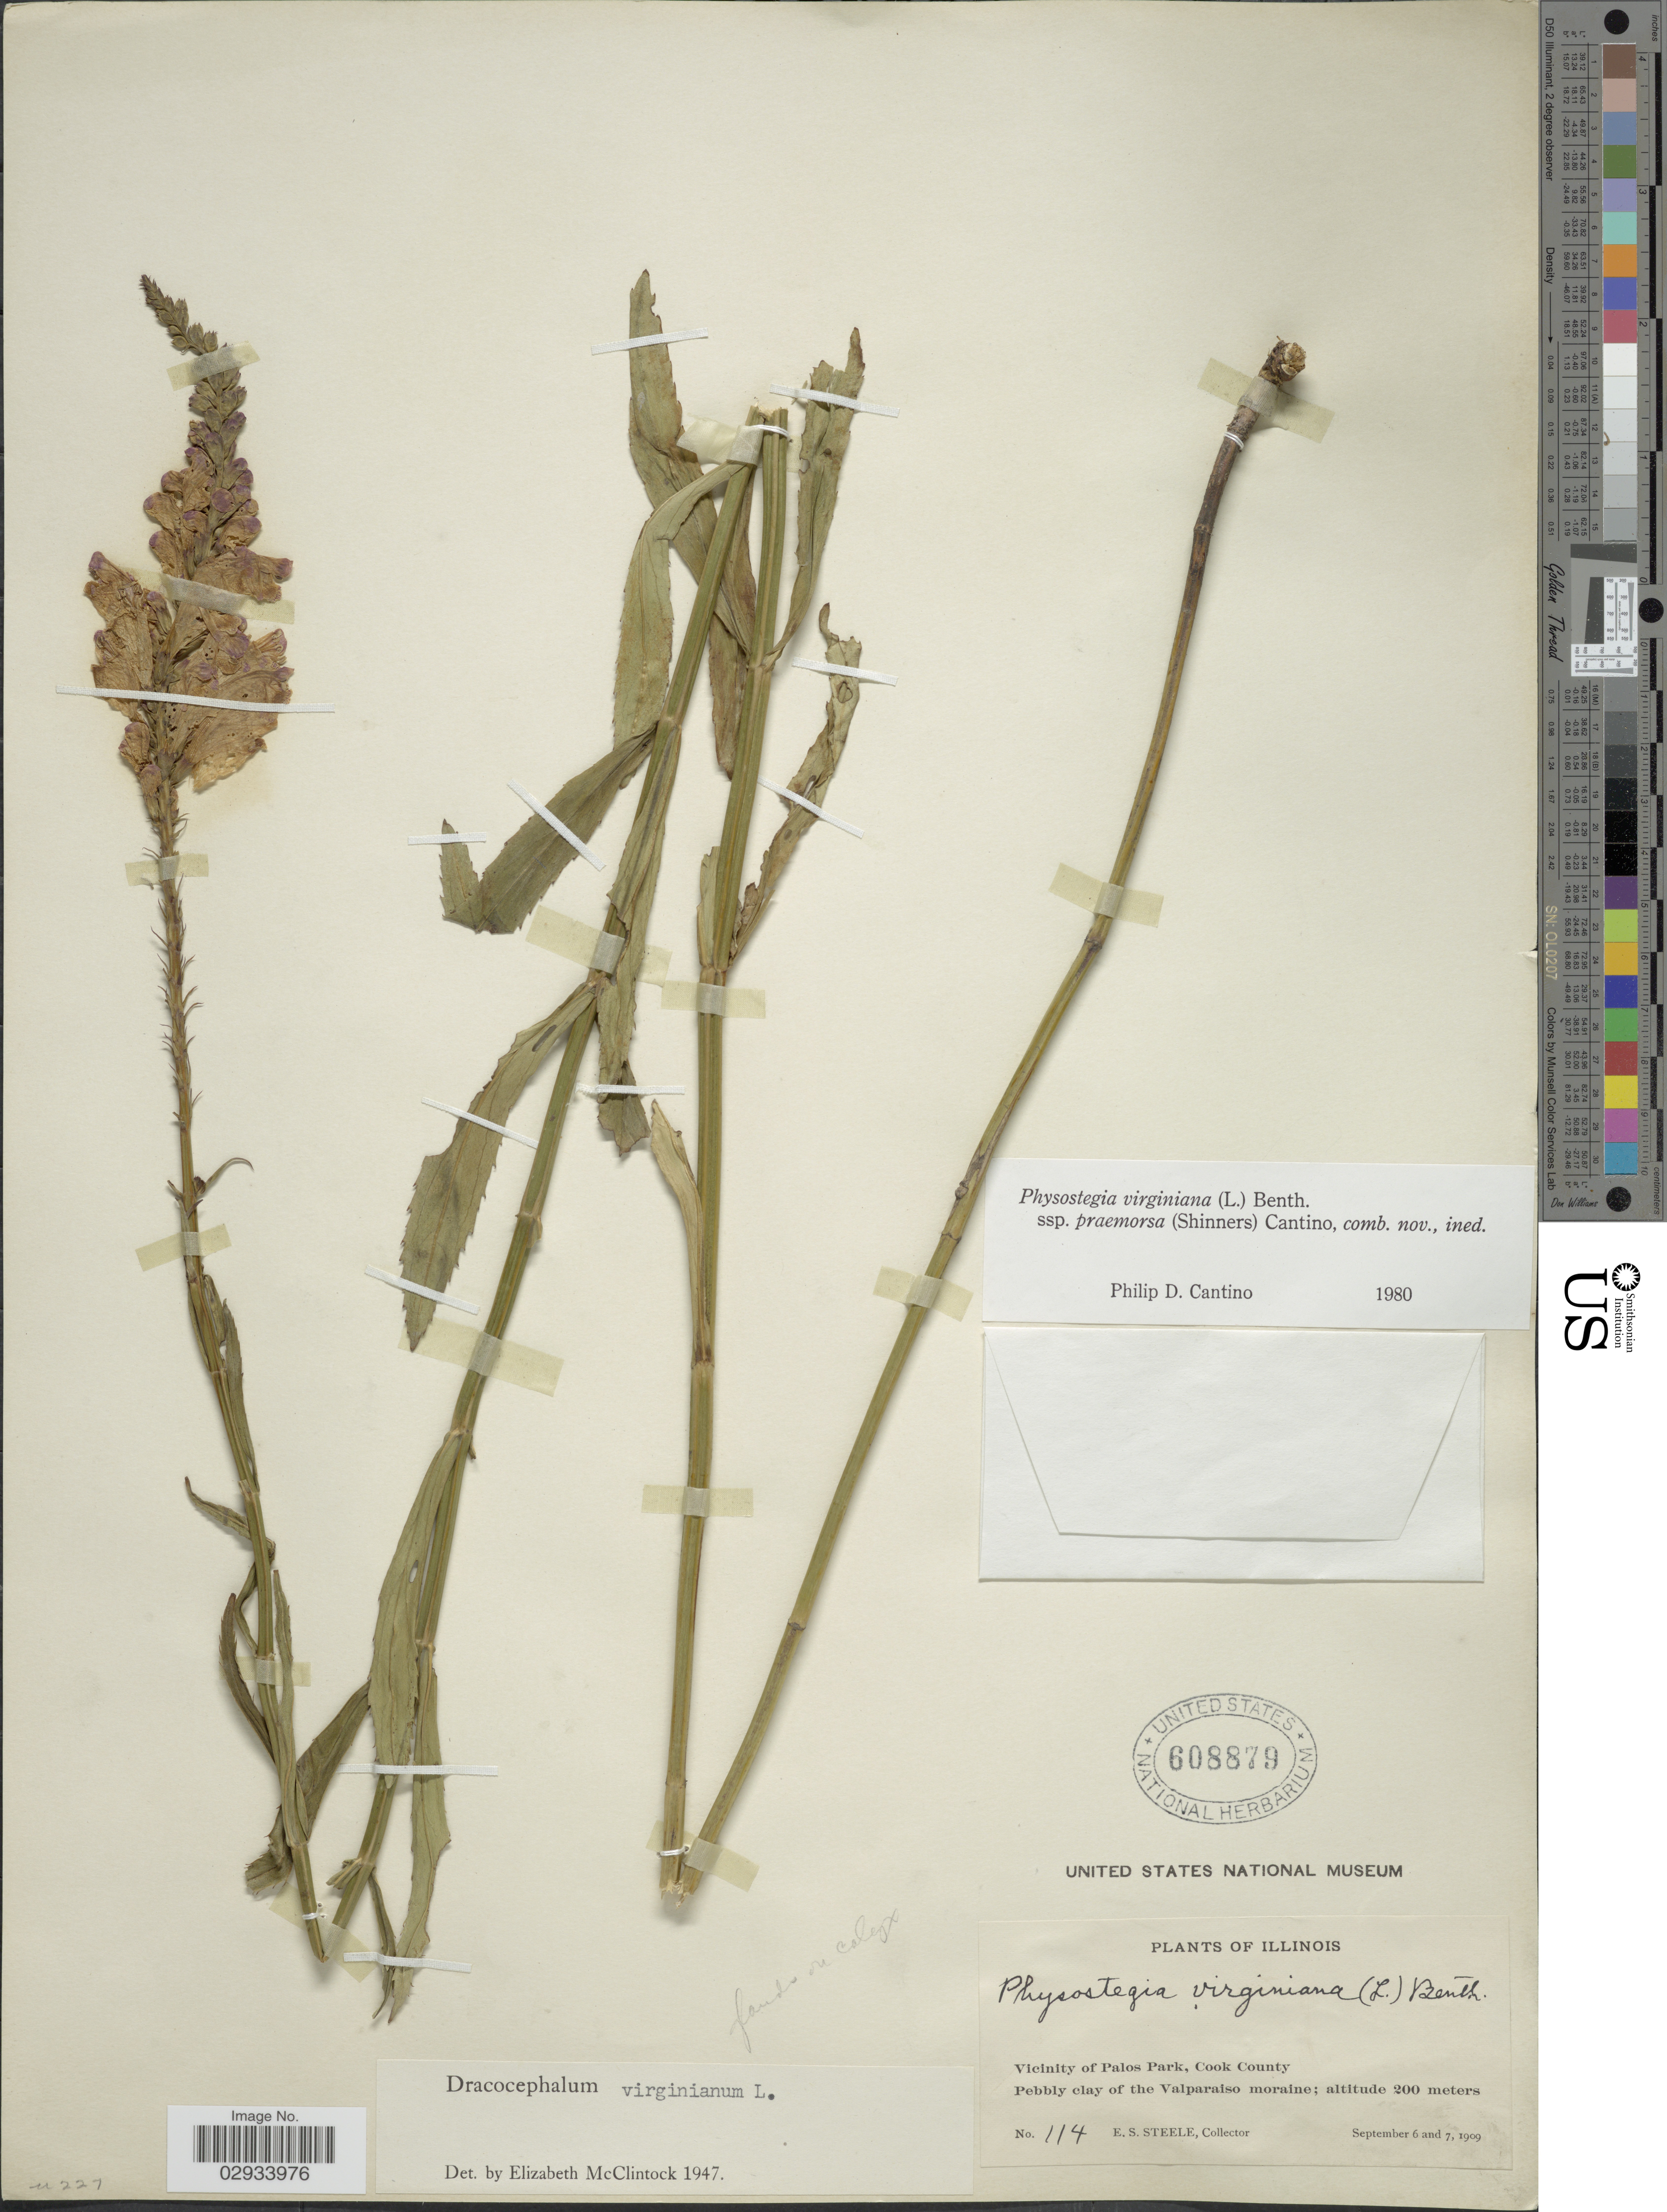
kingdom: Plantae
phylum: Tracheophyta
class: Magnoliopsida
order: Lamiales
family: Lamiaceae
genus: Physostegia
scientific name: Physostegia virginiana subsp. praemorsa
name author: (Shinners) P.D. Cantino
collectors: E. Steele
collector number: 114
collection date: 1909-09-06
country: United States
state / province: Illinois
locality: Vicinity of Palos Park, Cook County, Pebby clay of the Valparaiso moraine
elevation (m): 200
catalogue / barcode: US 608879